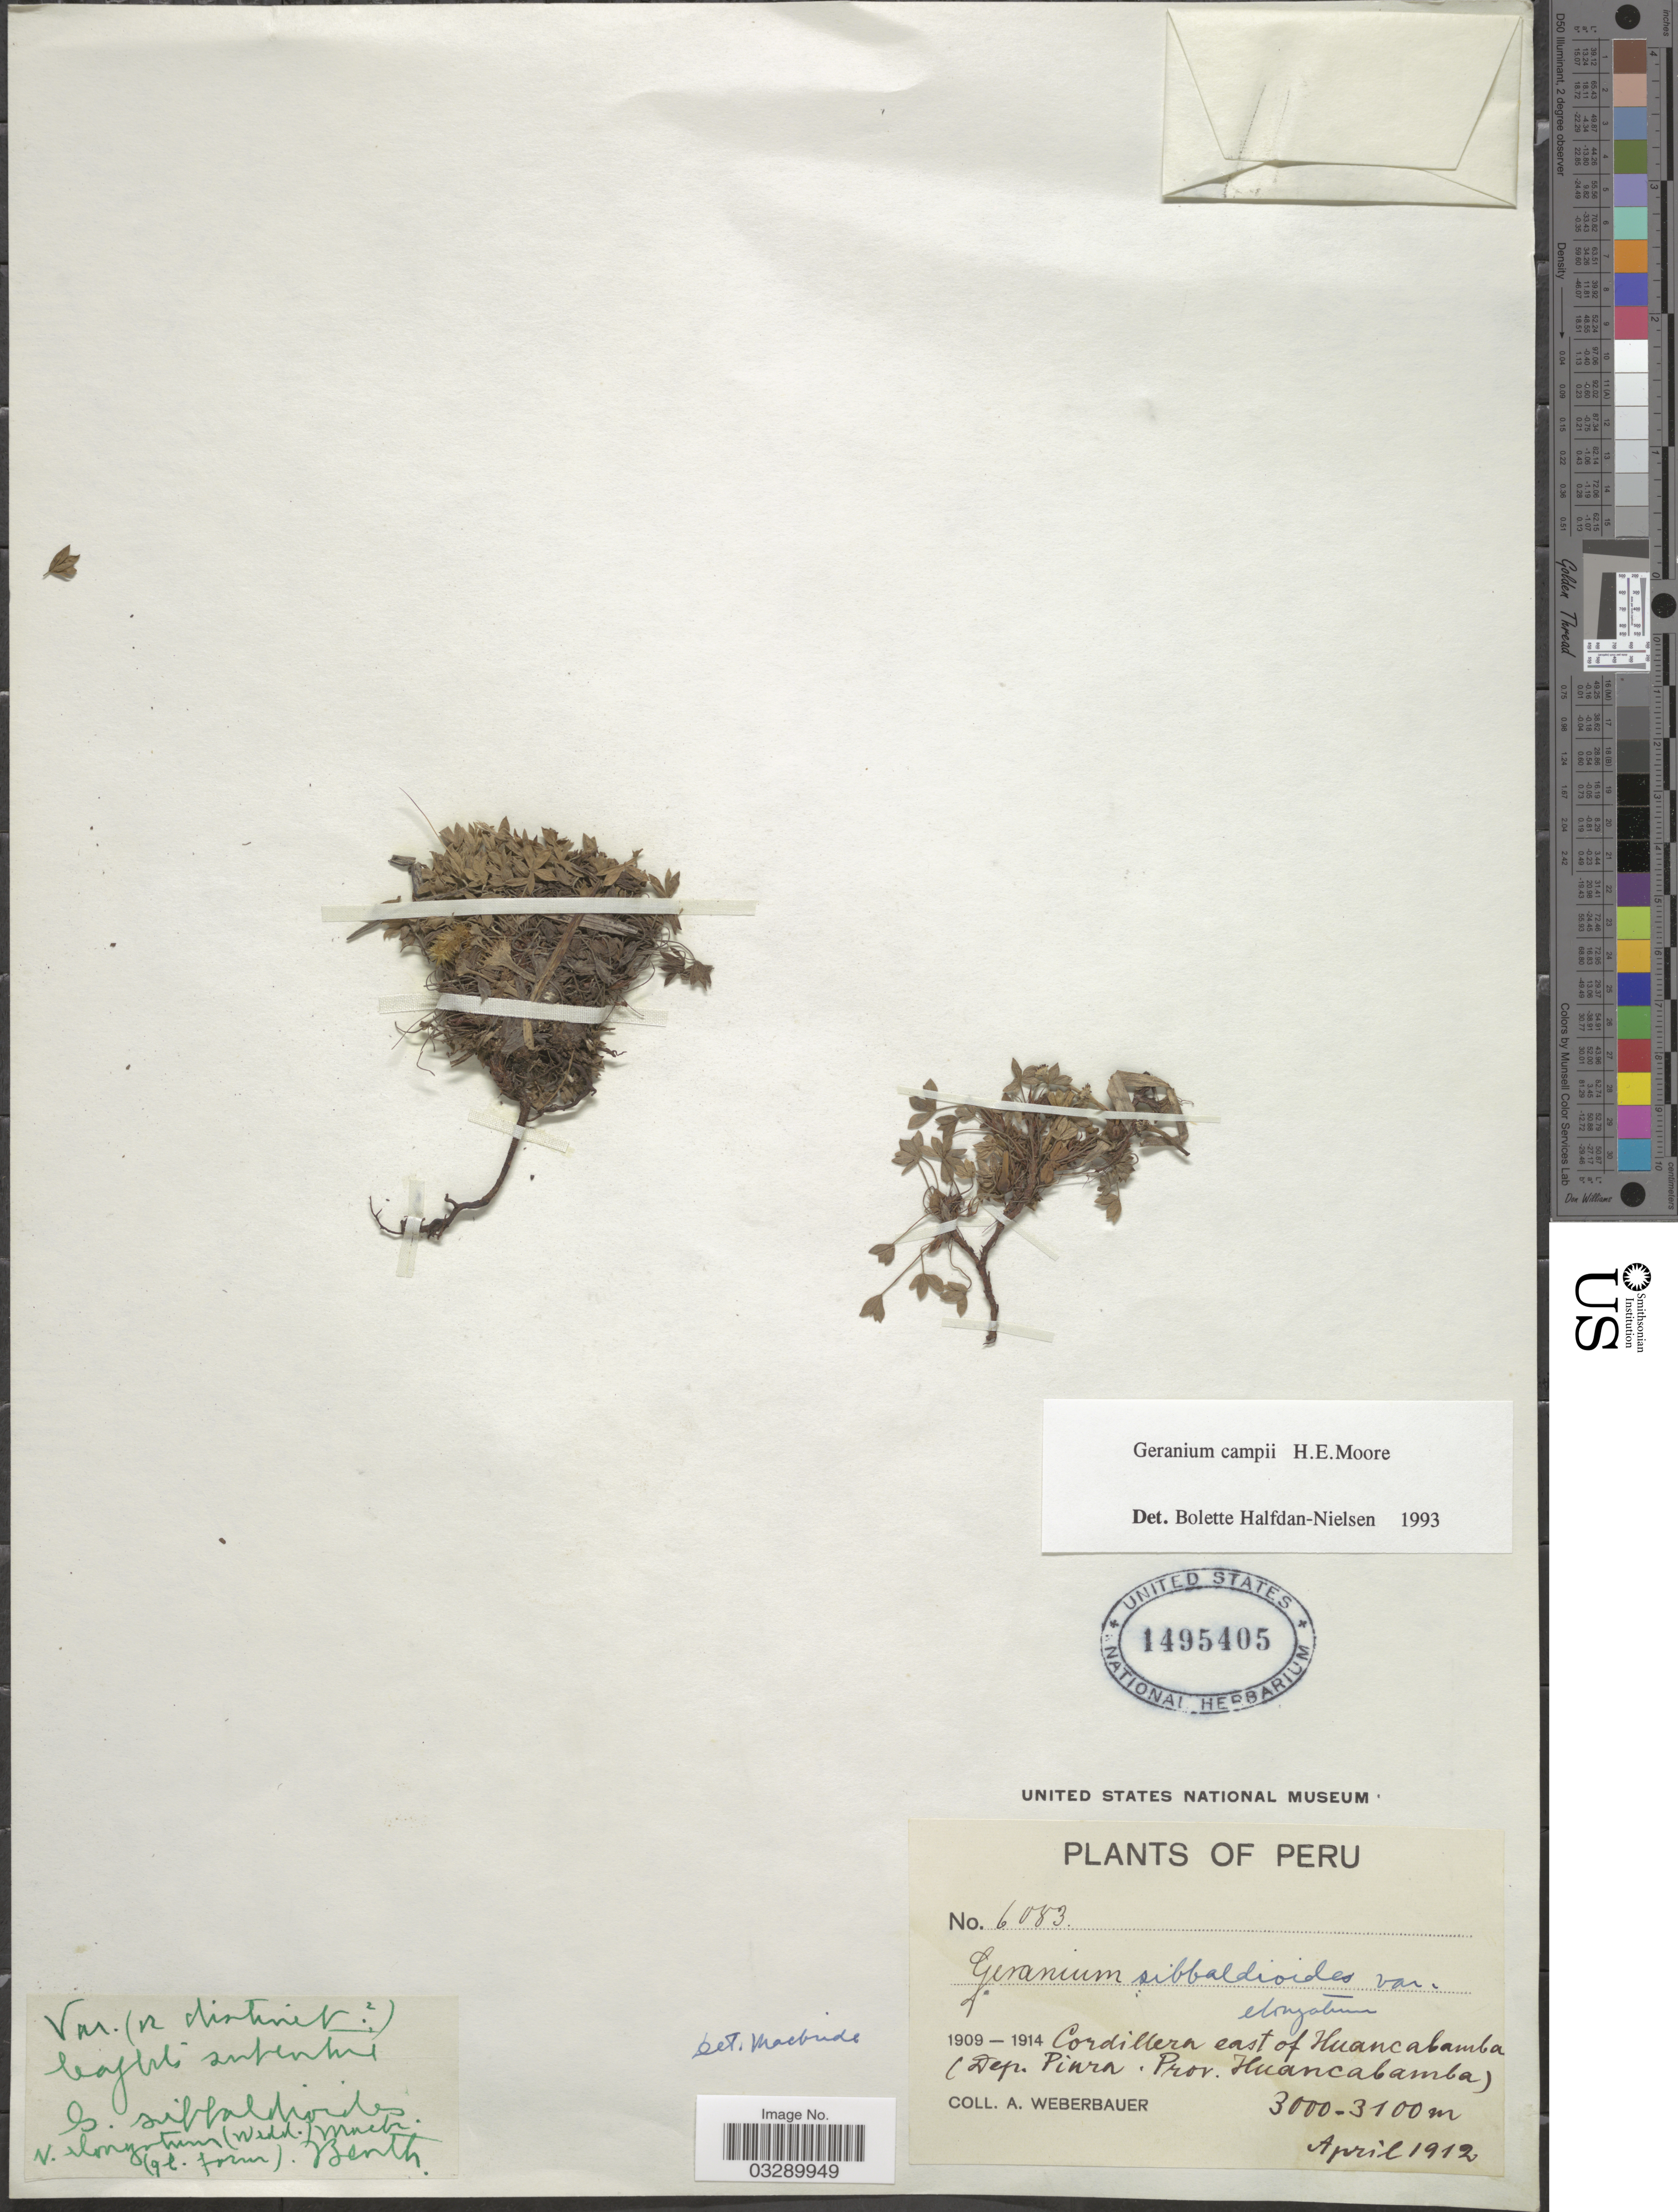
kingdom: Plantae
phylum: Tracheophyta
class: Magnoliopsida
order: Geraniales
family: Geraniaceae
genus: Geranium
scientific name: Geranium campii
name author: H.E. Moore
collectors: A. Weberbauer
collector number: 6083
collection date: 1912-04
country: Peru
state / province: Piura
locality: Cordillera east of Huancabamba (Dep. Piura).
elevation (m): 3000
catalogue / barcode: US 1495405